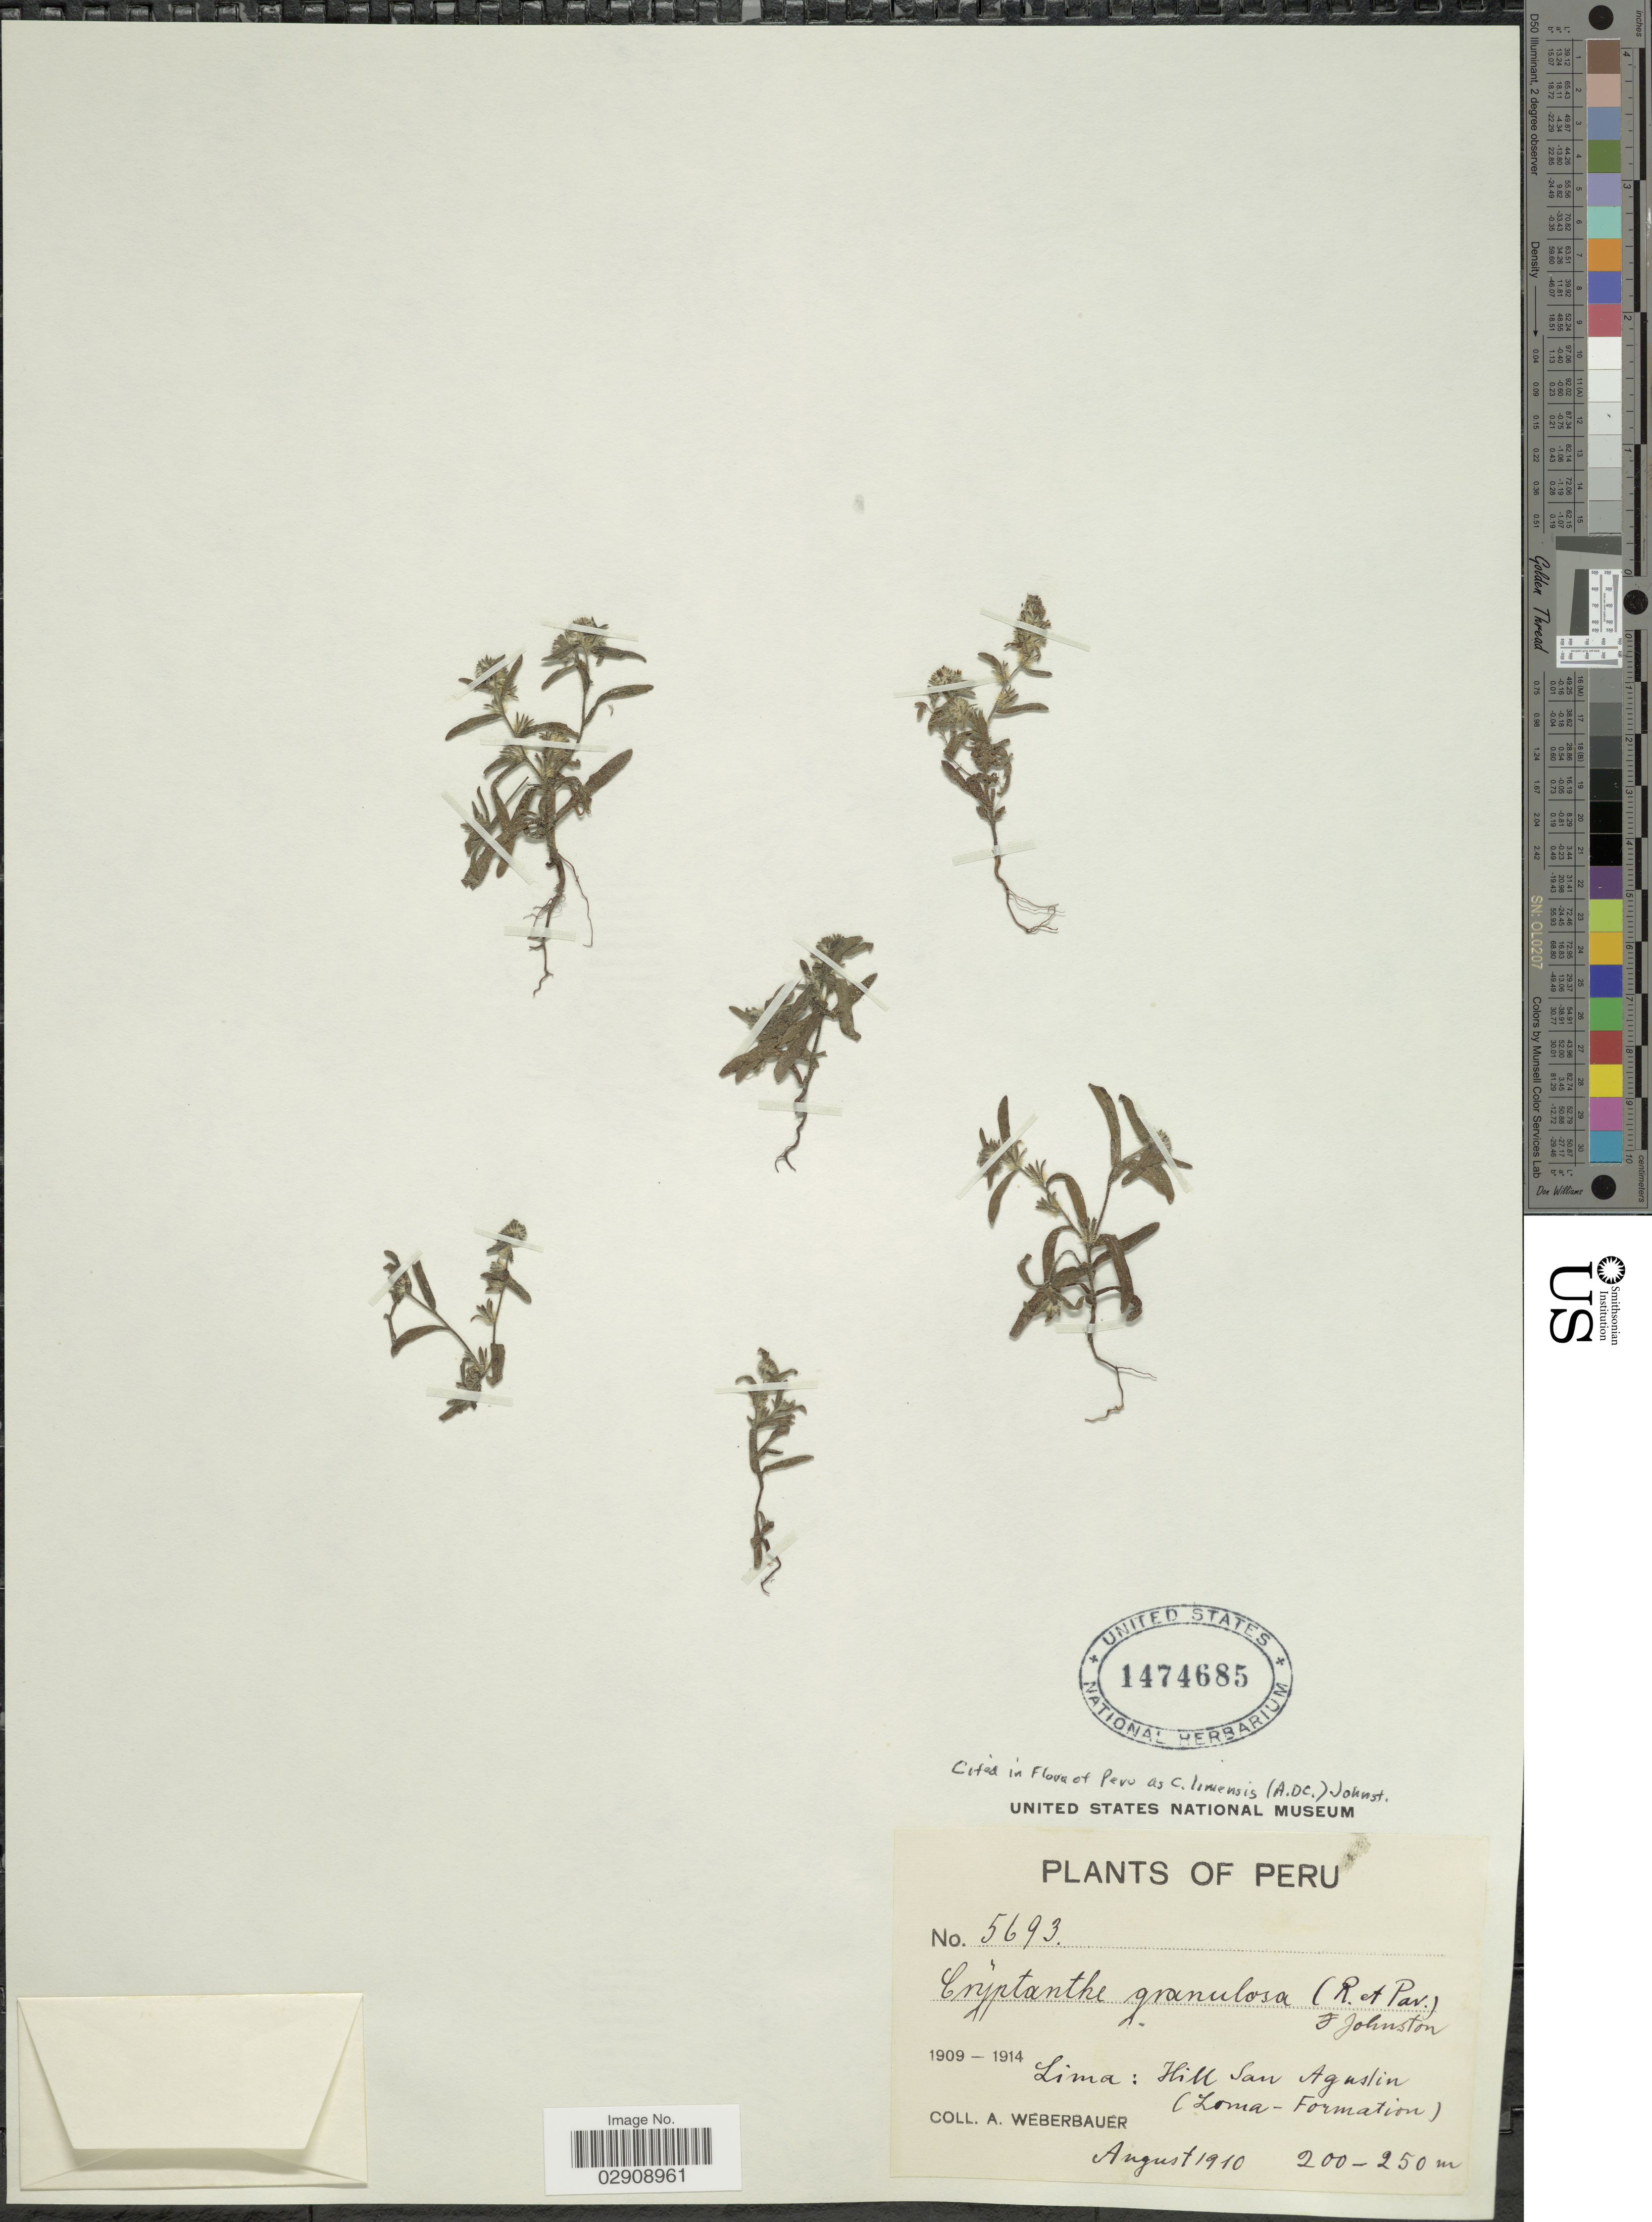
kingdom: Plantae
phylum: Tracheophyta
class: Magnoliopsida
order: Boraginales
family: Boraginaceae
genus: Cryptantha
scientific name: Cryptantha limensis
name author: (A. DC.) I.M. Johnst.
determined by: Moroni, Pablo, (SI), Instituto de Botanica Darwinion (ARGENTINA)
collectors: A. Weberbauer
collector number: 5693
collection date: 1910-08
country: Peru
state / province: Lima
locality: Lima: Hill San Augustin (Loma-Formation). Peru.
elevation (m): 200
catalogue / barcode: US 1474685